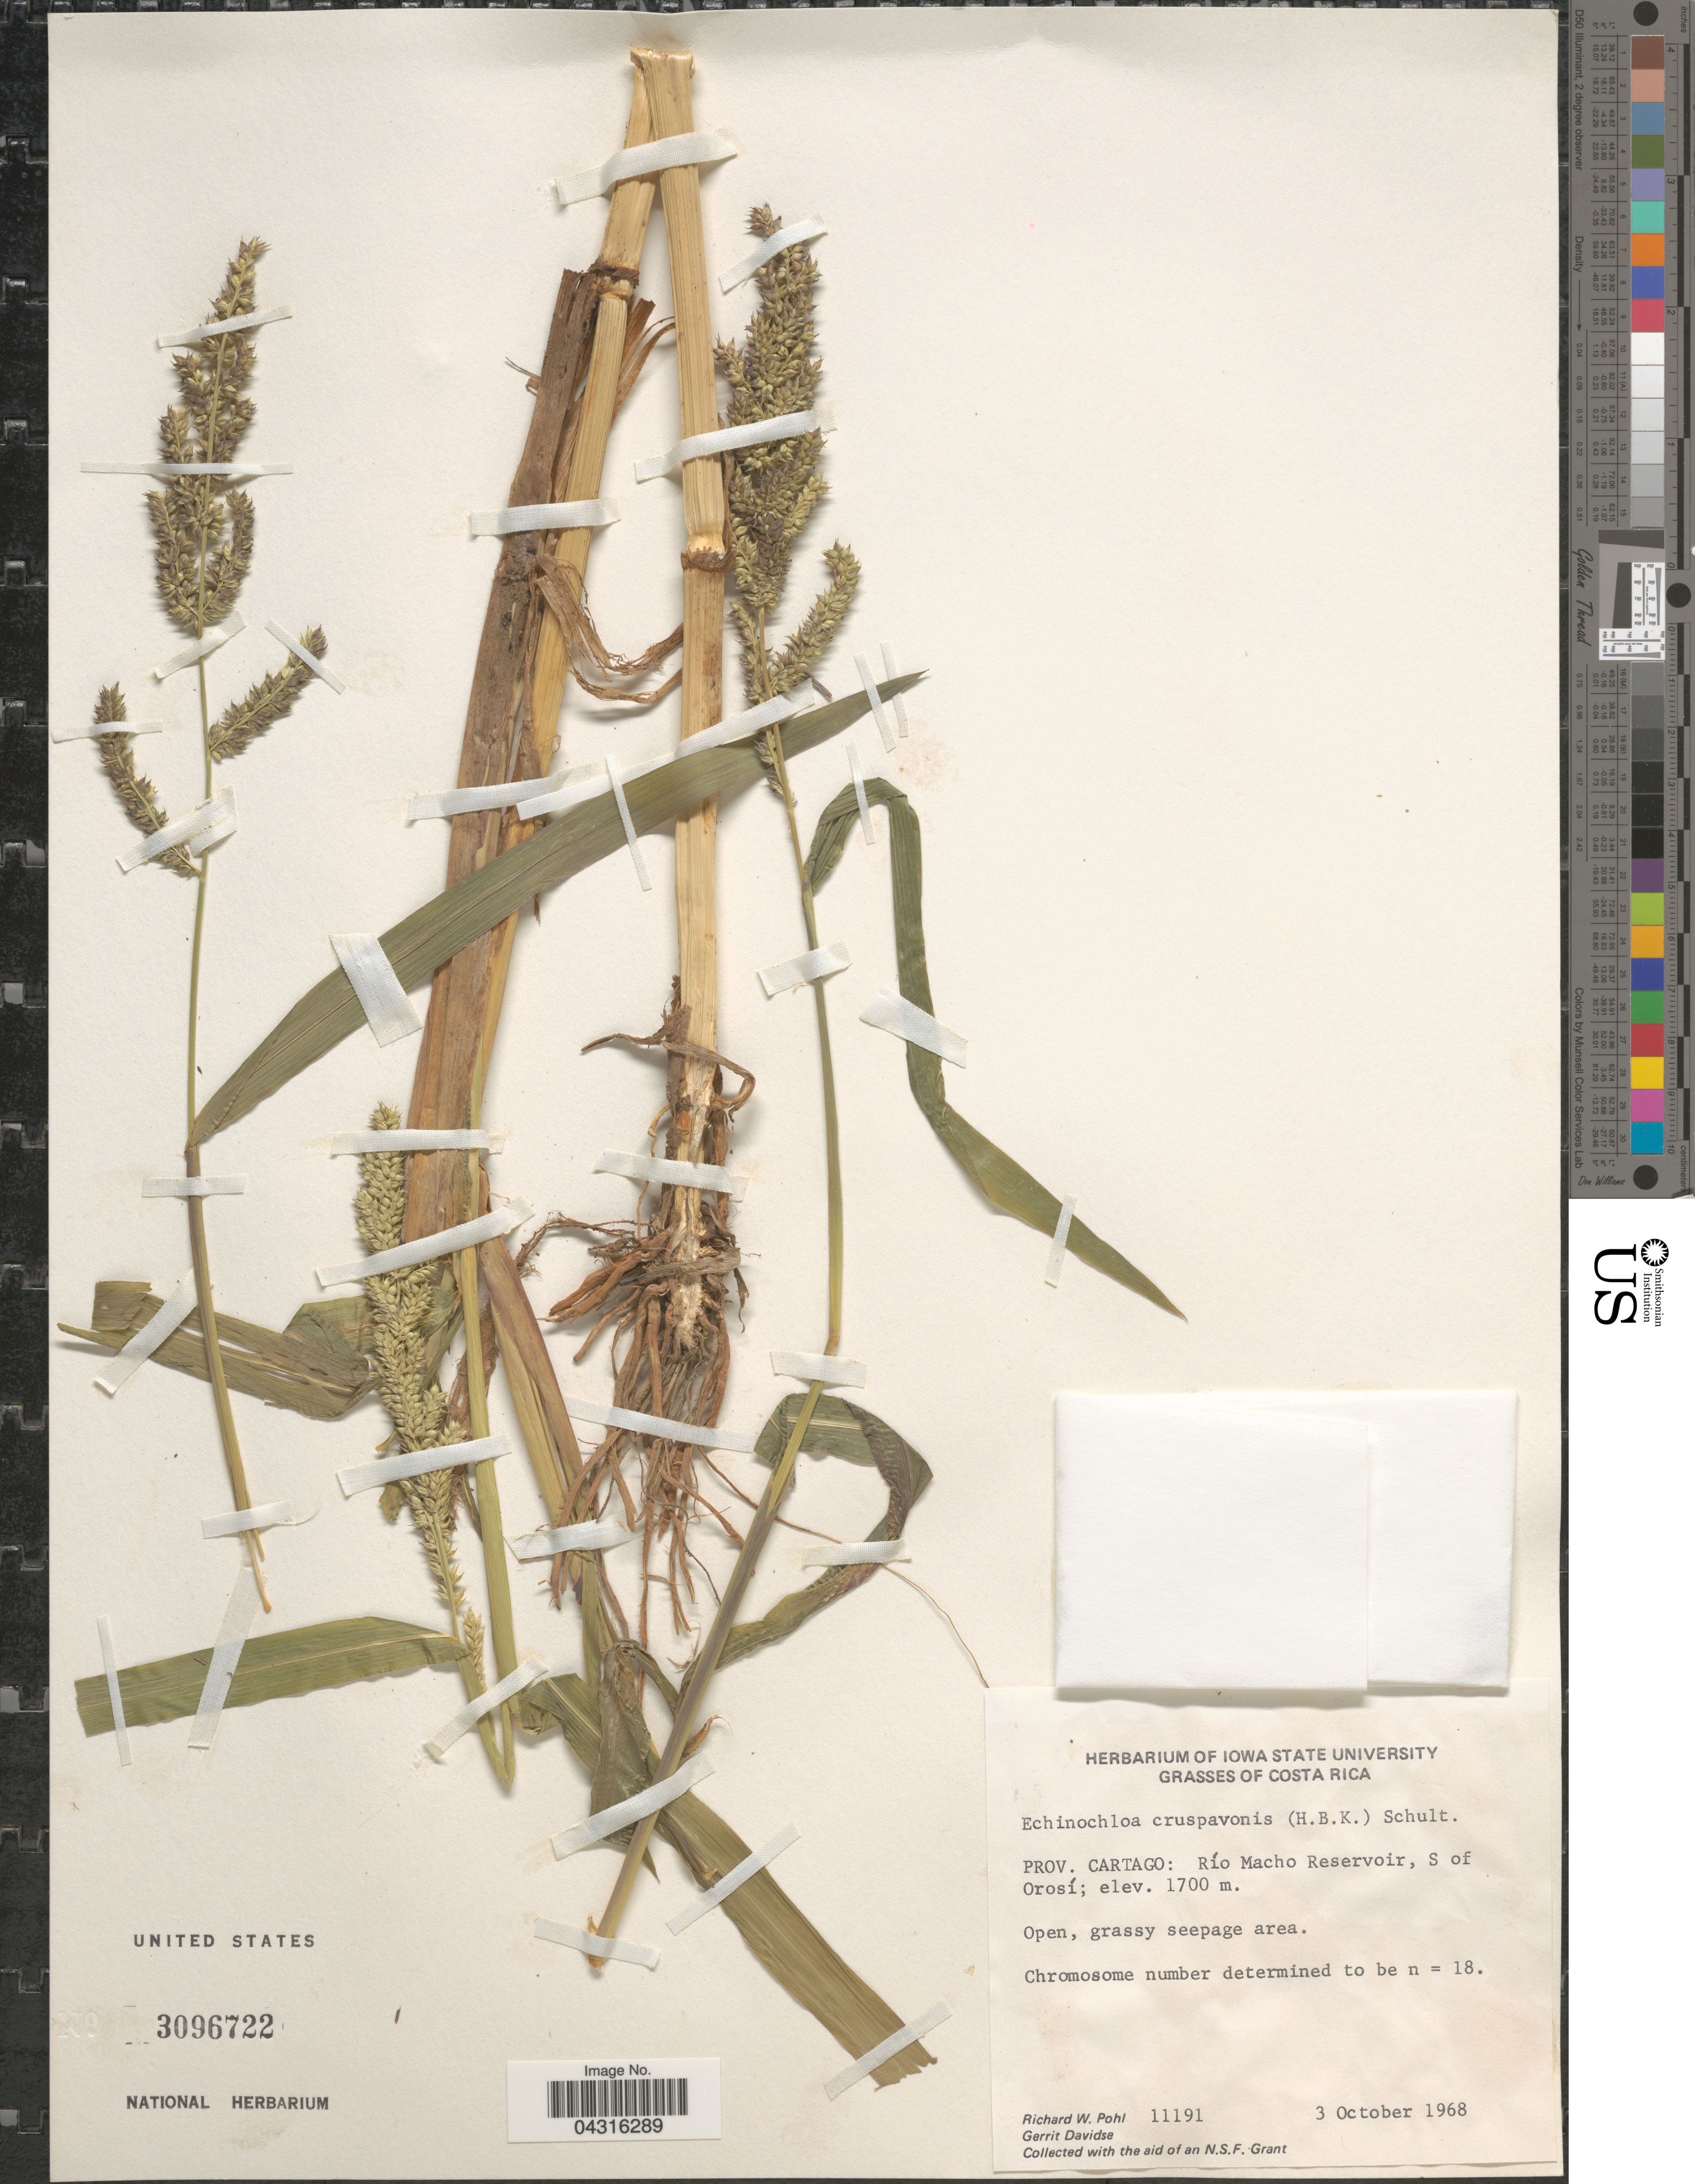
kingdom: Plantae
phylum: Tracheophyta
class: Liliopsida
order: Poales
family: Poaceae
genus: Echinochloa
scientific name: Echinochloa crus-pavonis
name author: (Kunth) Schult.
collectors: R. W. Pohl & G. Davidse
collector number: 11191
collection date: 1968-10-03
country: Costa Rica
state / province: Cartago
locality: Río Macho Reservoir, S of Orosí.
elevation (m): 1700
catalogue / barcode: US 3096722